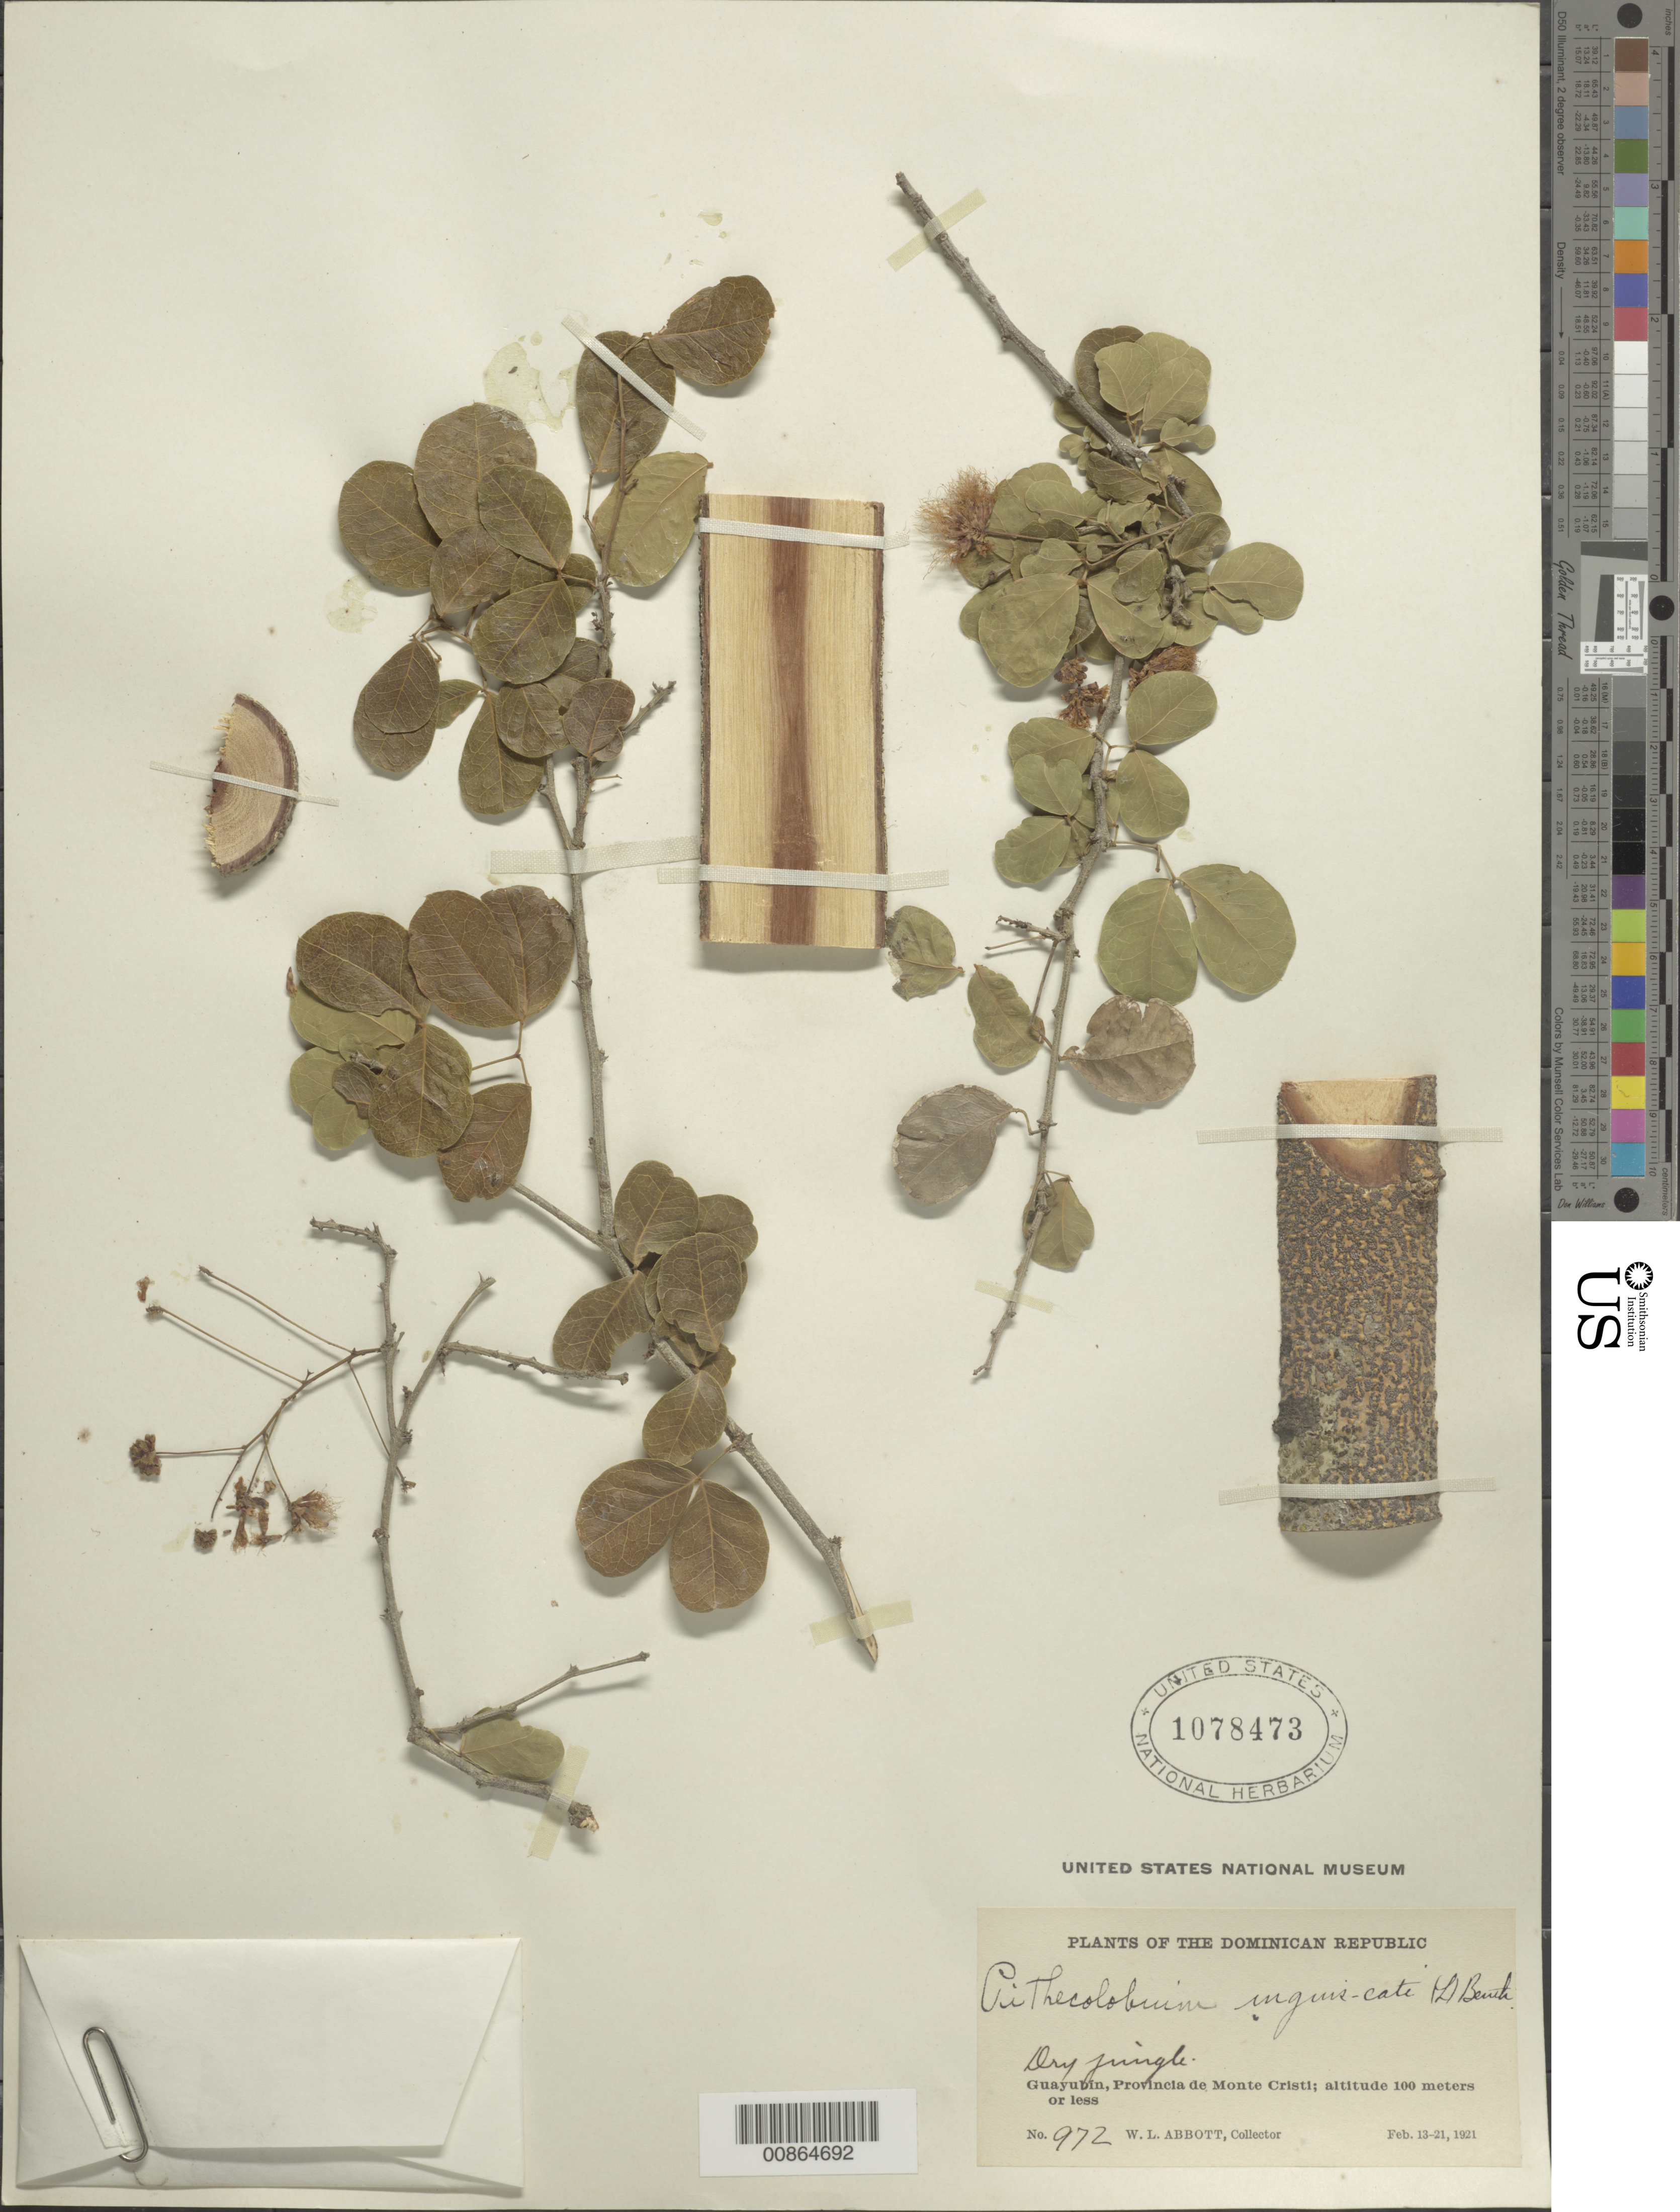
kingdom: Plantae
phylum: Tracheophyta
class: Magnoliopsida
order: Fabales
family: Fabaceae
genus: Pithecellobium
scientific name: Pithecellobium unguis-cati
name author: (L.) Benth.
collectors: W. L. Abbott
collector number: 972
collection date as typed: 13 Feb 1921 to 21 Feb 1921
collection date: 1921-02-13/1921-02-21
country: Dominican Republic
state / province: Monte Cristi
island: Hispaniola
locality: Guayubín.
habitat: Dry jungle.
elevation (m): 100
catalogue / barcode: US 1078473